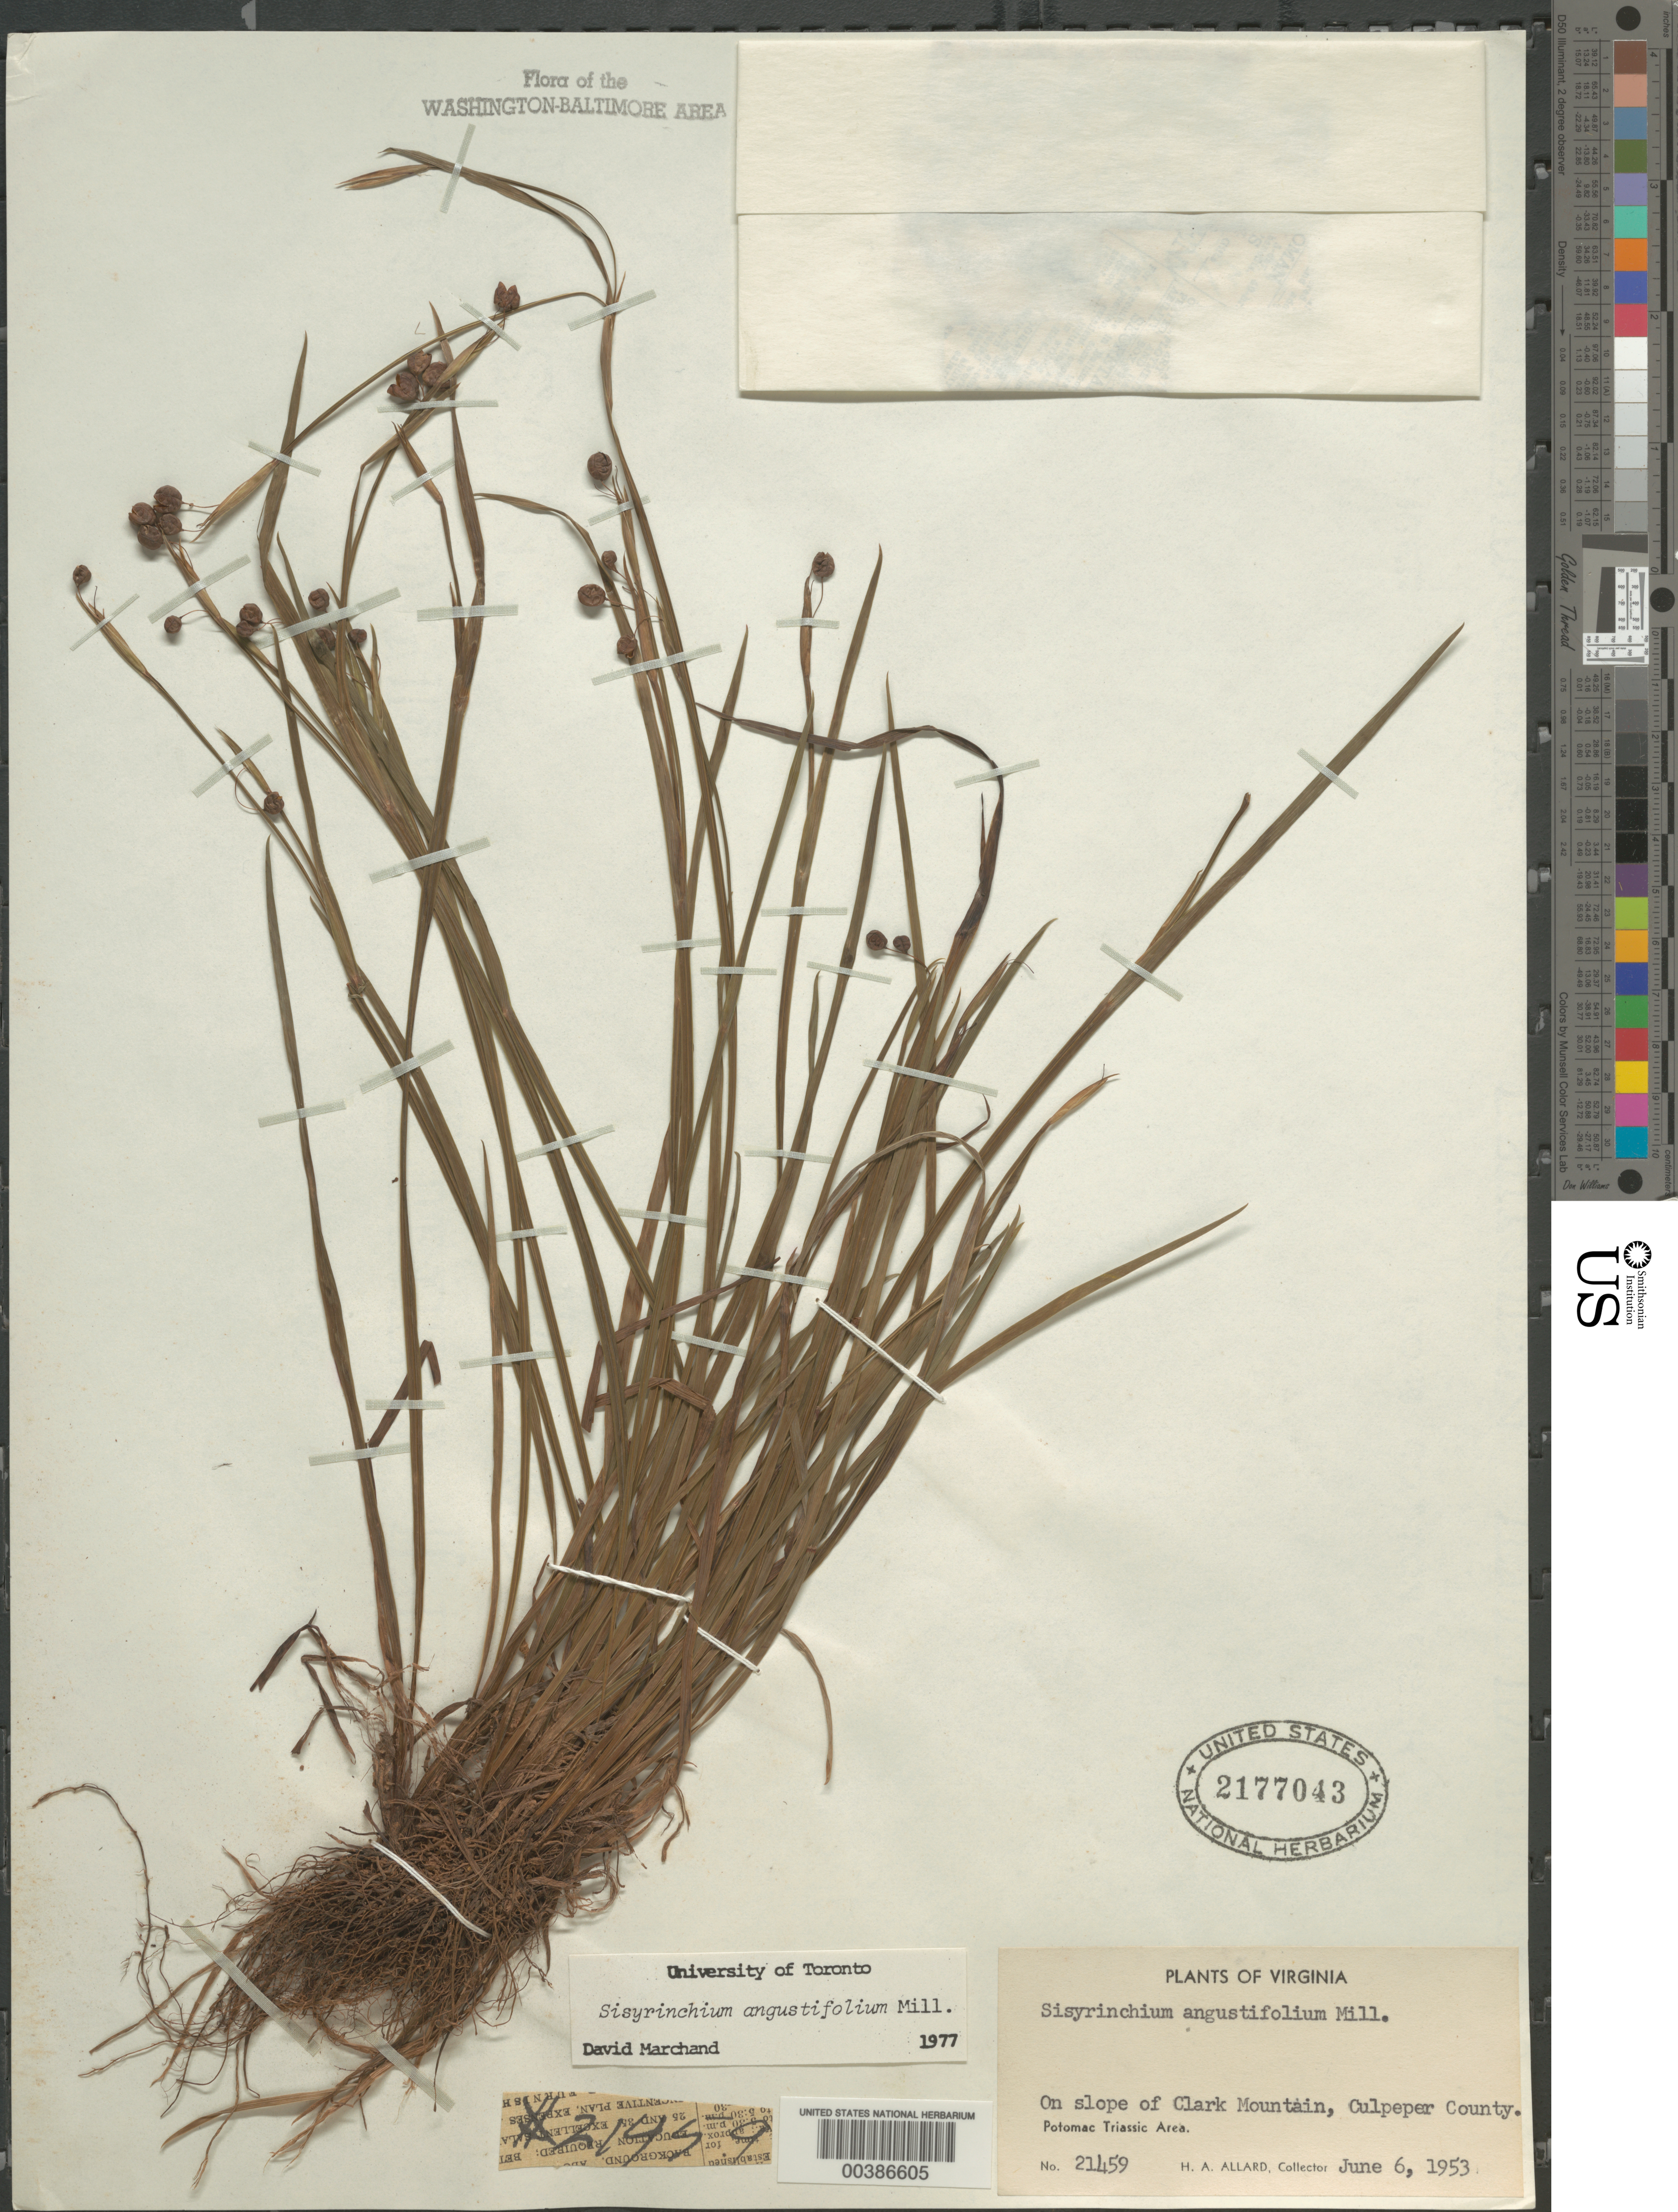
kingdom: Plantae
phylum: Tracheophyta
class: Liliopsida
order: Asparagales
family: Iridaceae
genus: Sisyrinchium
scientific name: Sisyrinchium angustifolium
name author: Mill.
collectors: H. A. Allard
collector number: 21459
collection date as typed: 06 Jun 1953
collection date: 1953-06-06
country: United States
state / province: Virginia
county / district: Culpeper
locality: Clark Mountain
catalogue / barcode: US 2177043